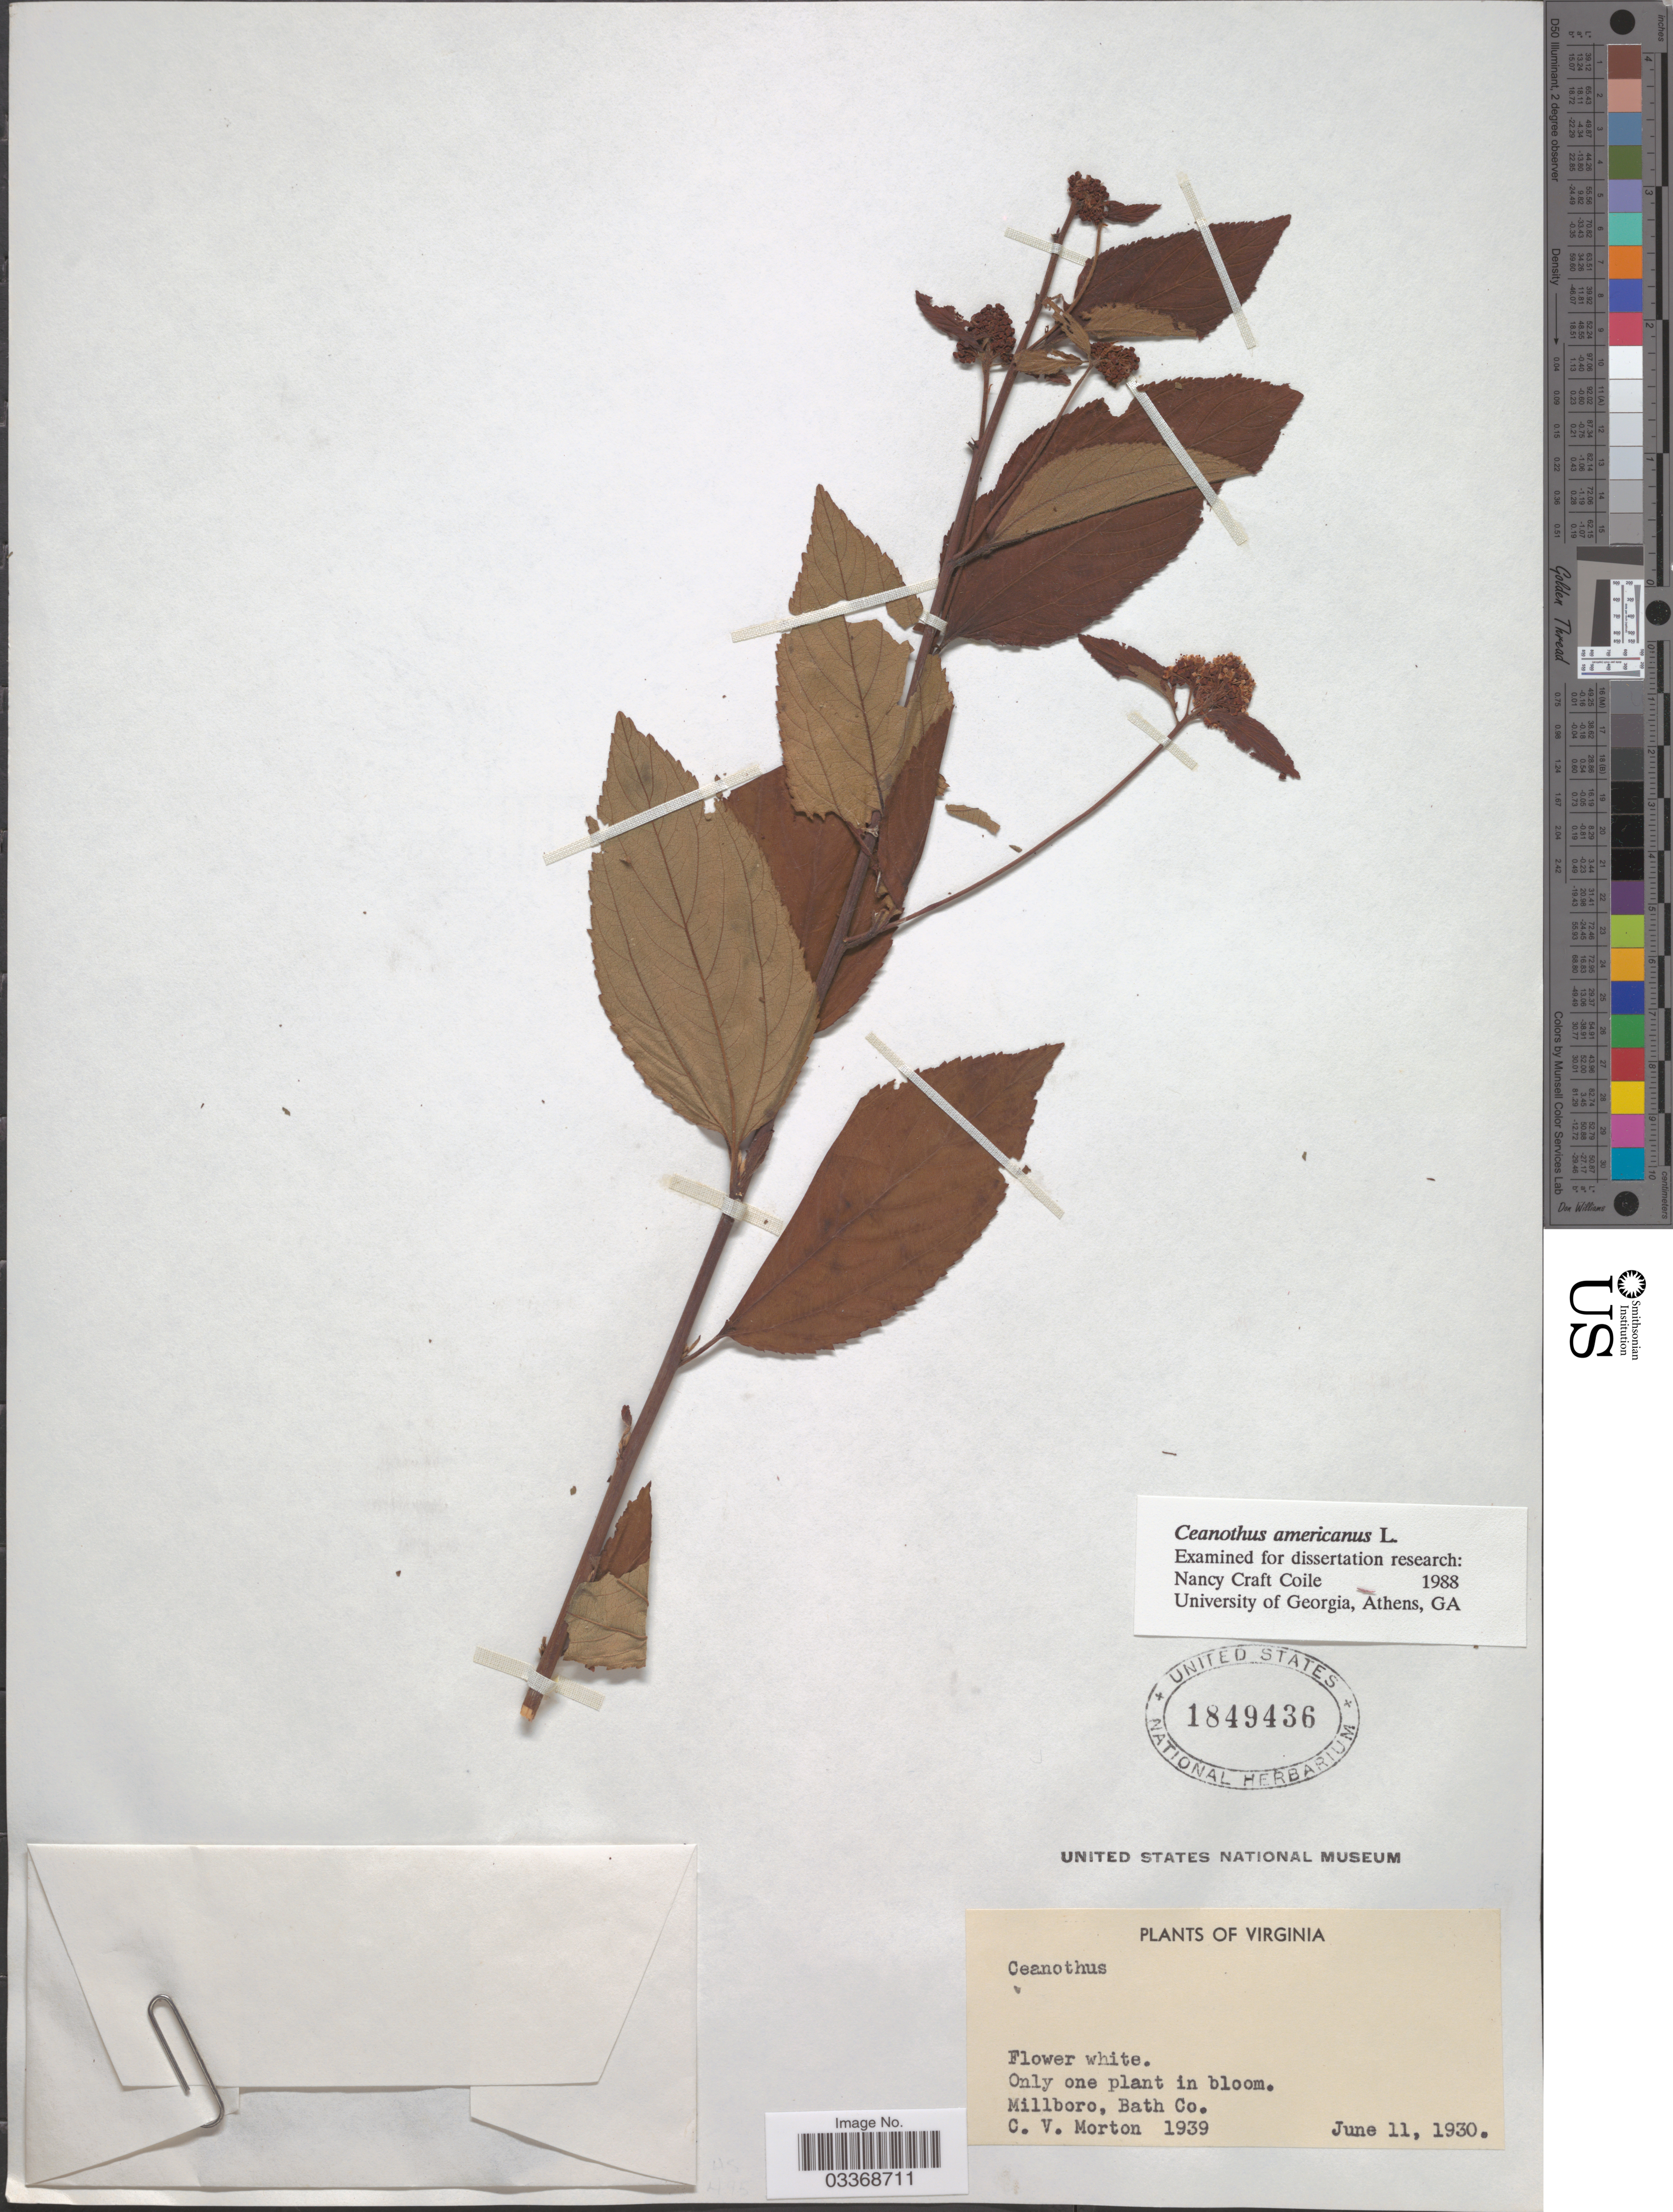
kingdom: Plantae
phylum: Tracheophyta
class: Magnoliopsida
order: Rosales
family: Rhamnaceae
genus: Ceanothus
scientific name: Ceanothus americanus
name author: L.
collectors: C. V. Morton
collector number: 1939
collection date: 1930-06-11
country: United States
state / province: Virginia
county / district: Bath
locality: Millboro, Bath Co.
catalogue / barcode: US 1849436